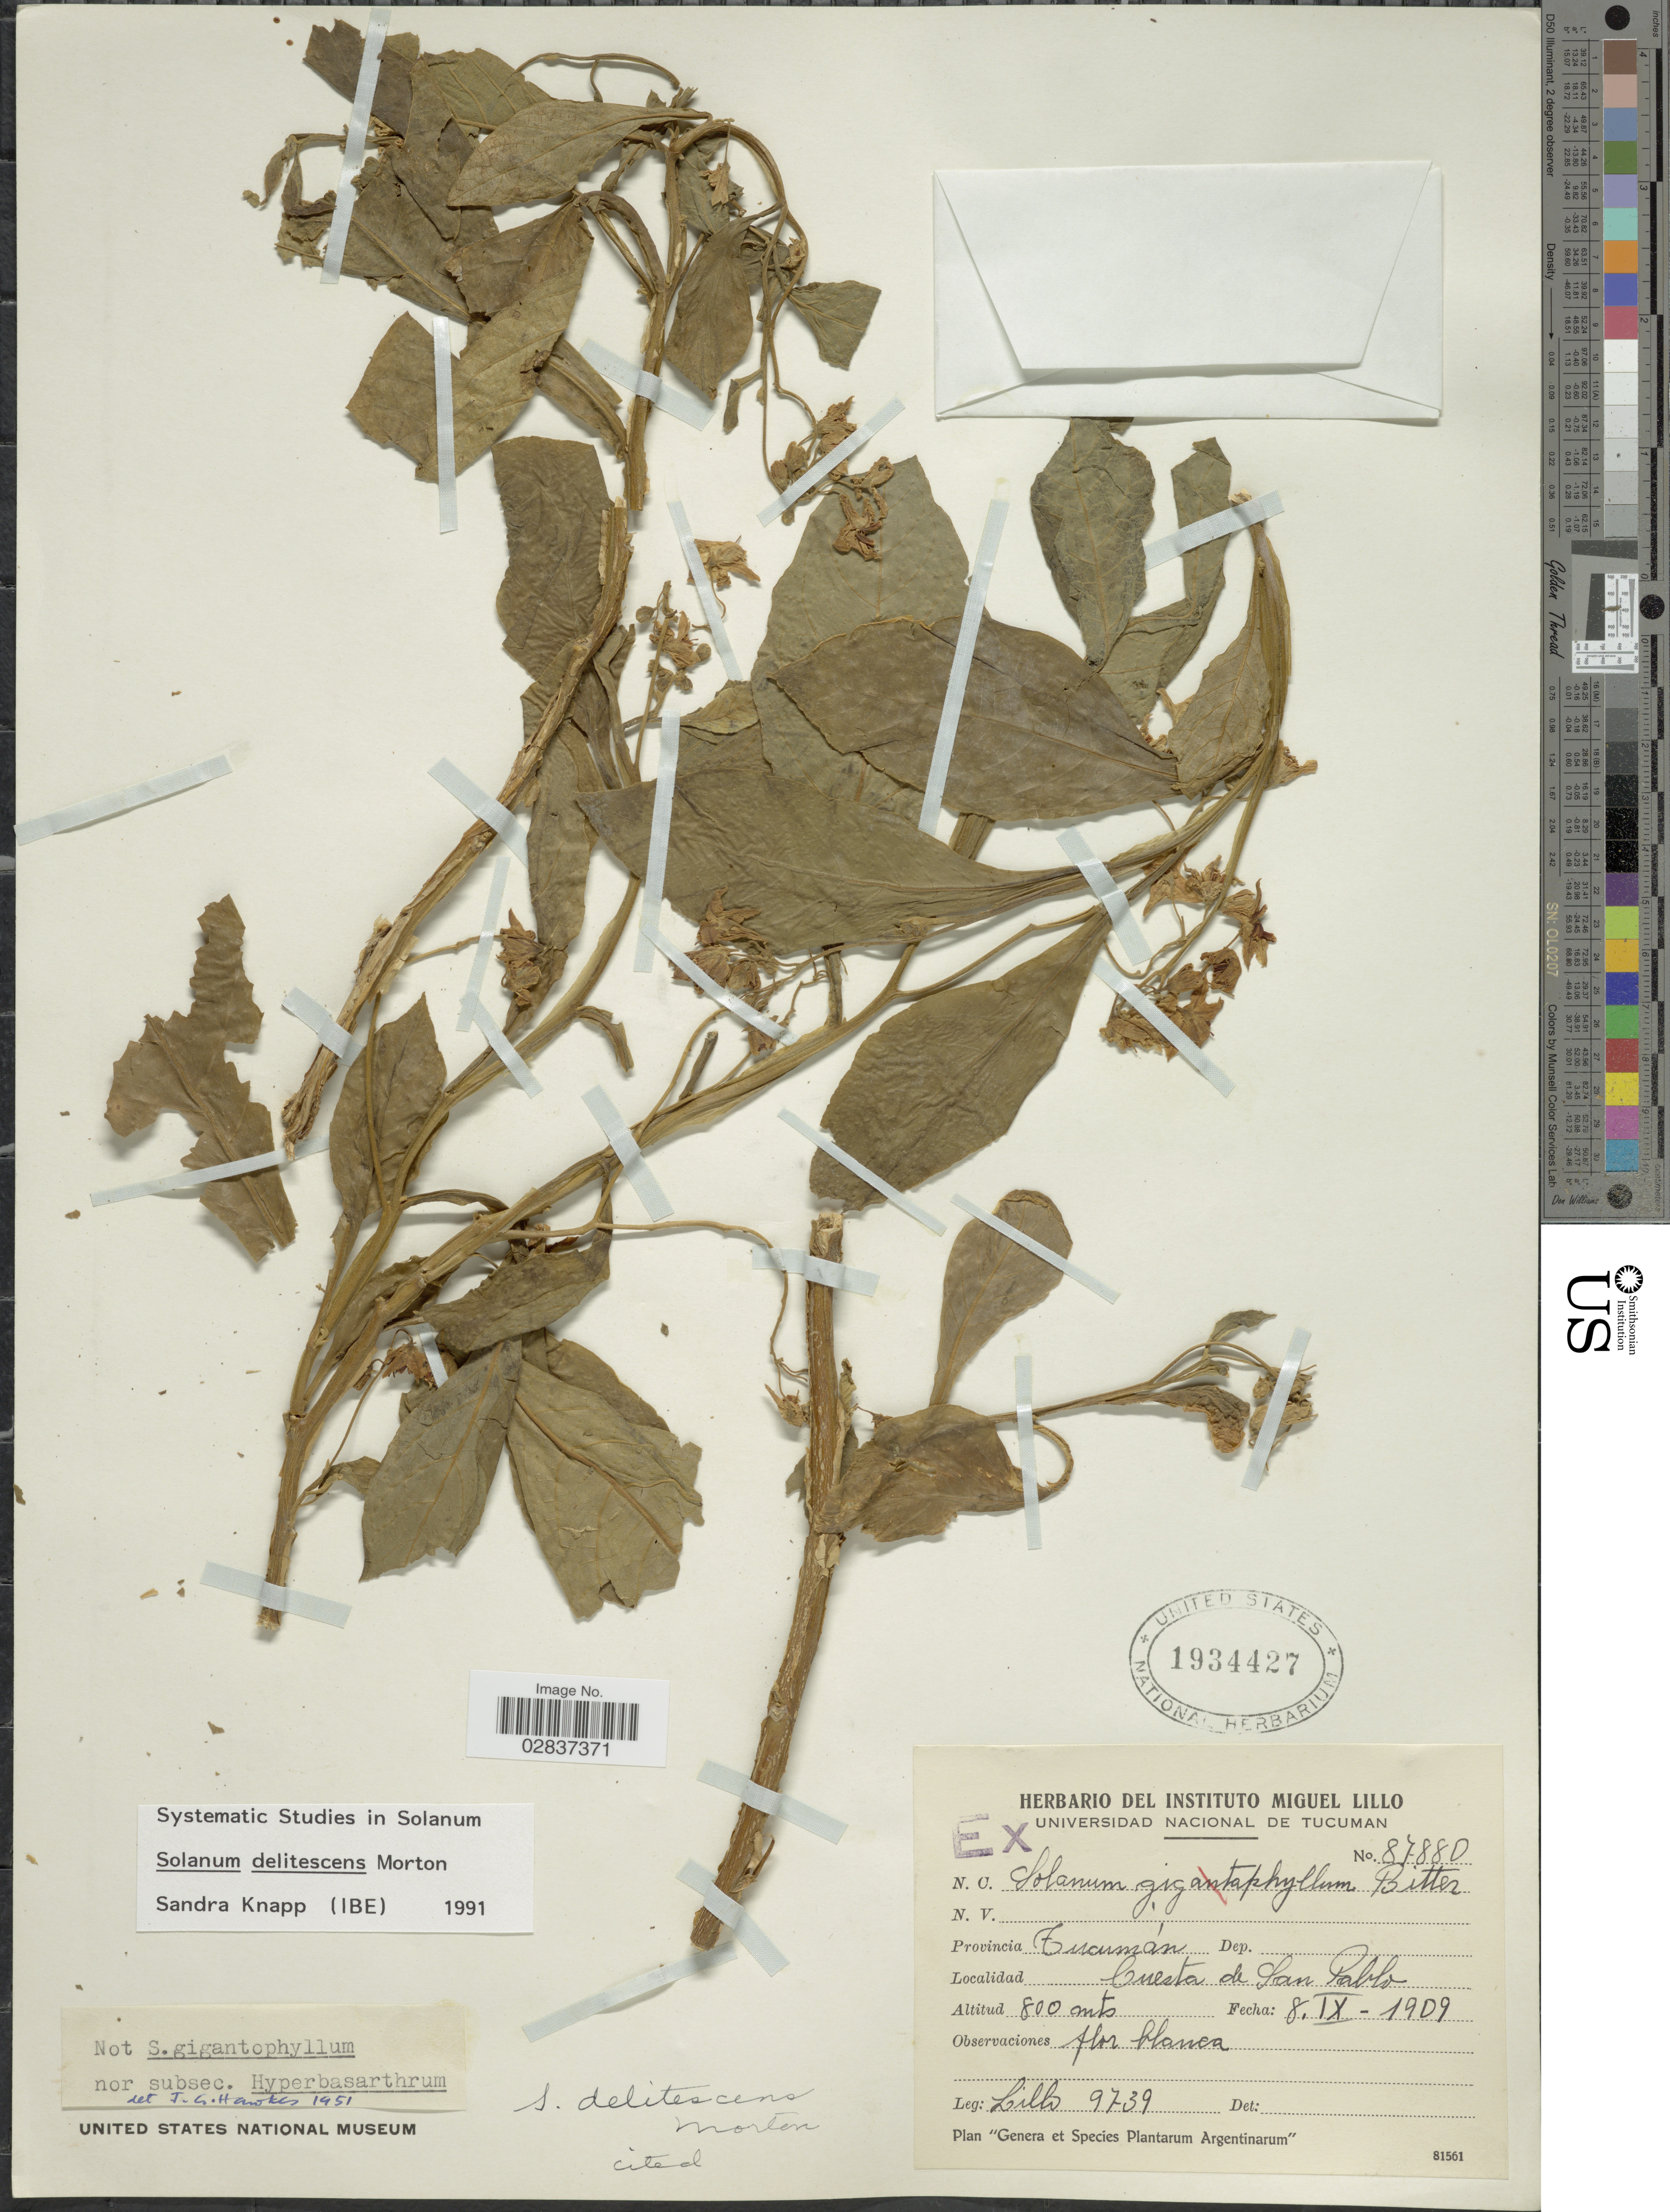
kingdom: Plantae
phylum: Tracheophyta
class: Magnoliopsida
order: Solanales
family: Solanaceae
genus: Solanum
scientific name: Solanum delitescens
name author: C.V. Morton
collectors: M. Lillo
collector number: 9739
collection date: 1909-09-08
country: Argentina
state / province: Tucuman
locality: Provincia Tucuman, Cuesta de San Pablo.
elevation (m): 800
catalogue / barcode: US 1934427